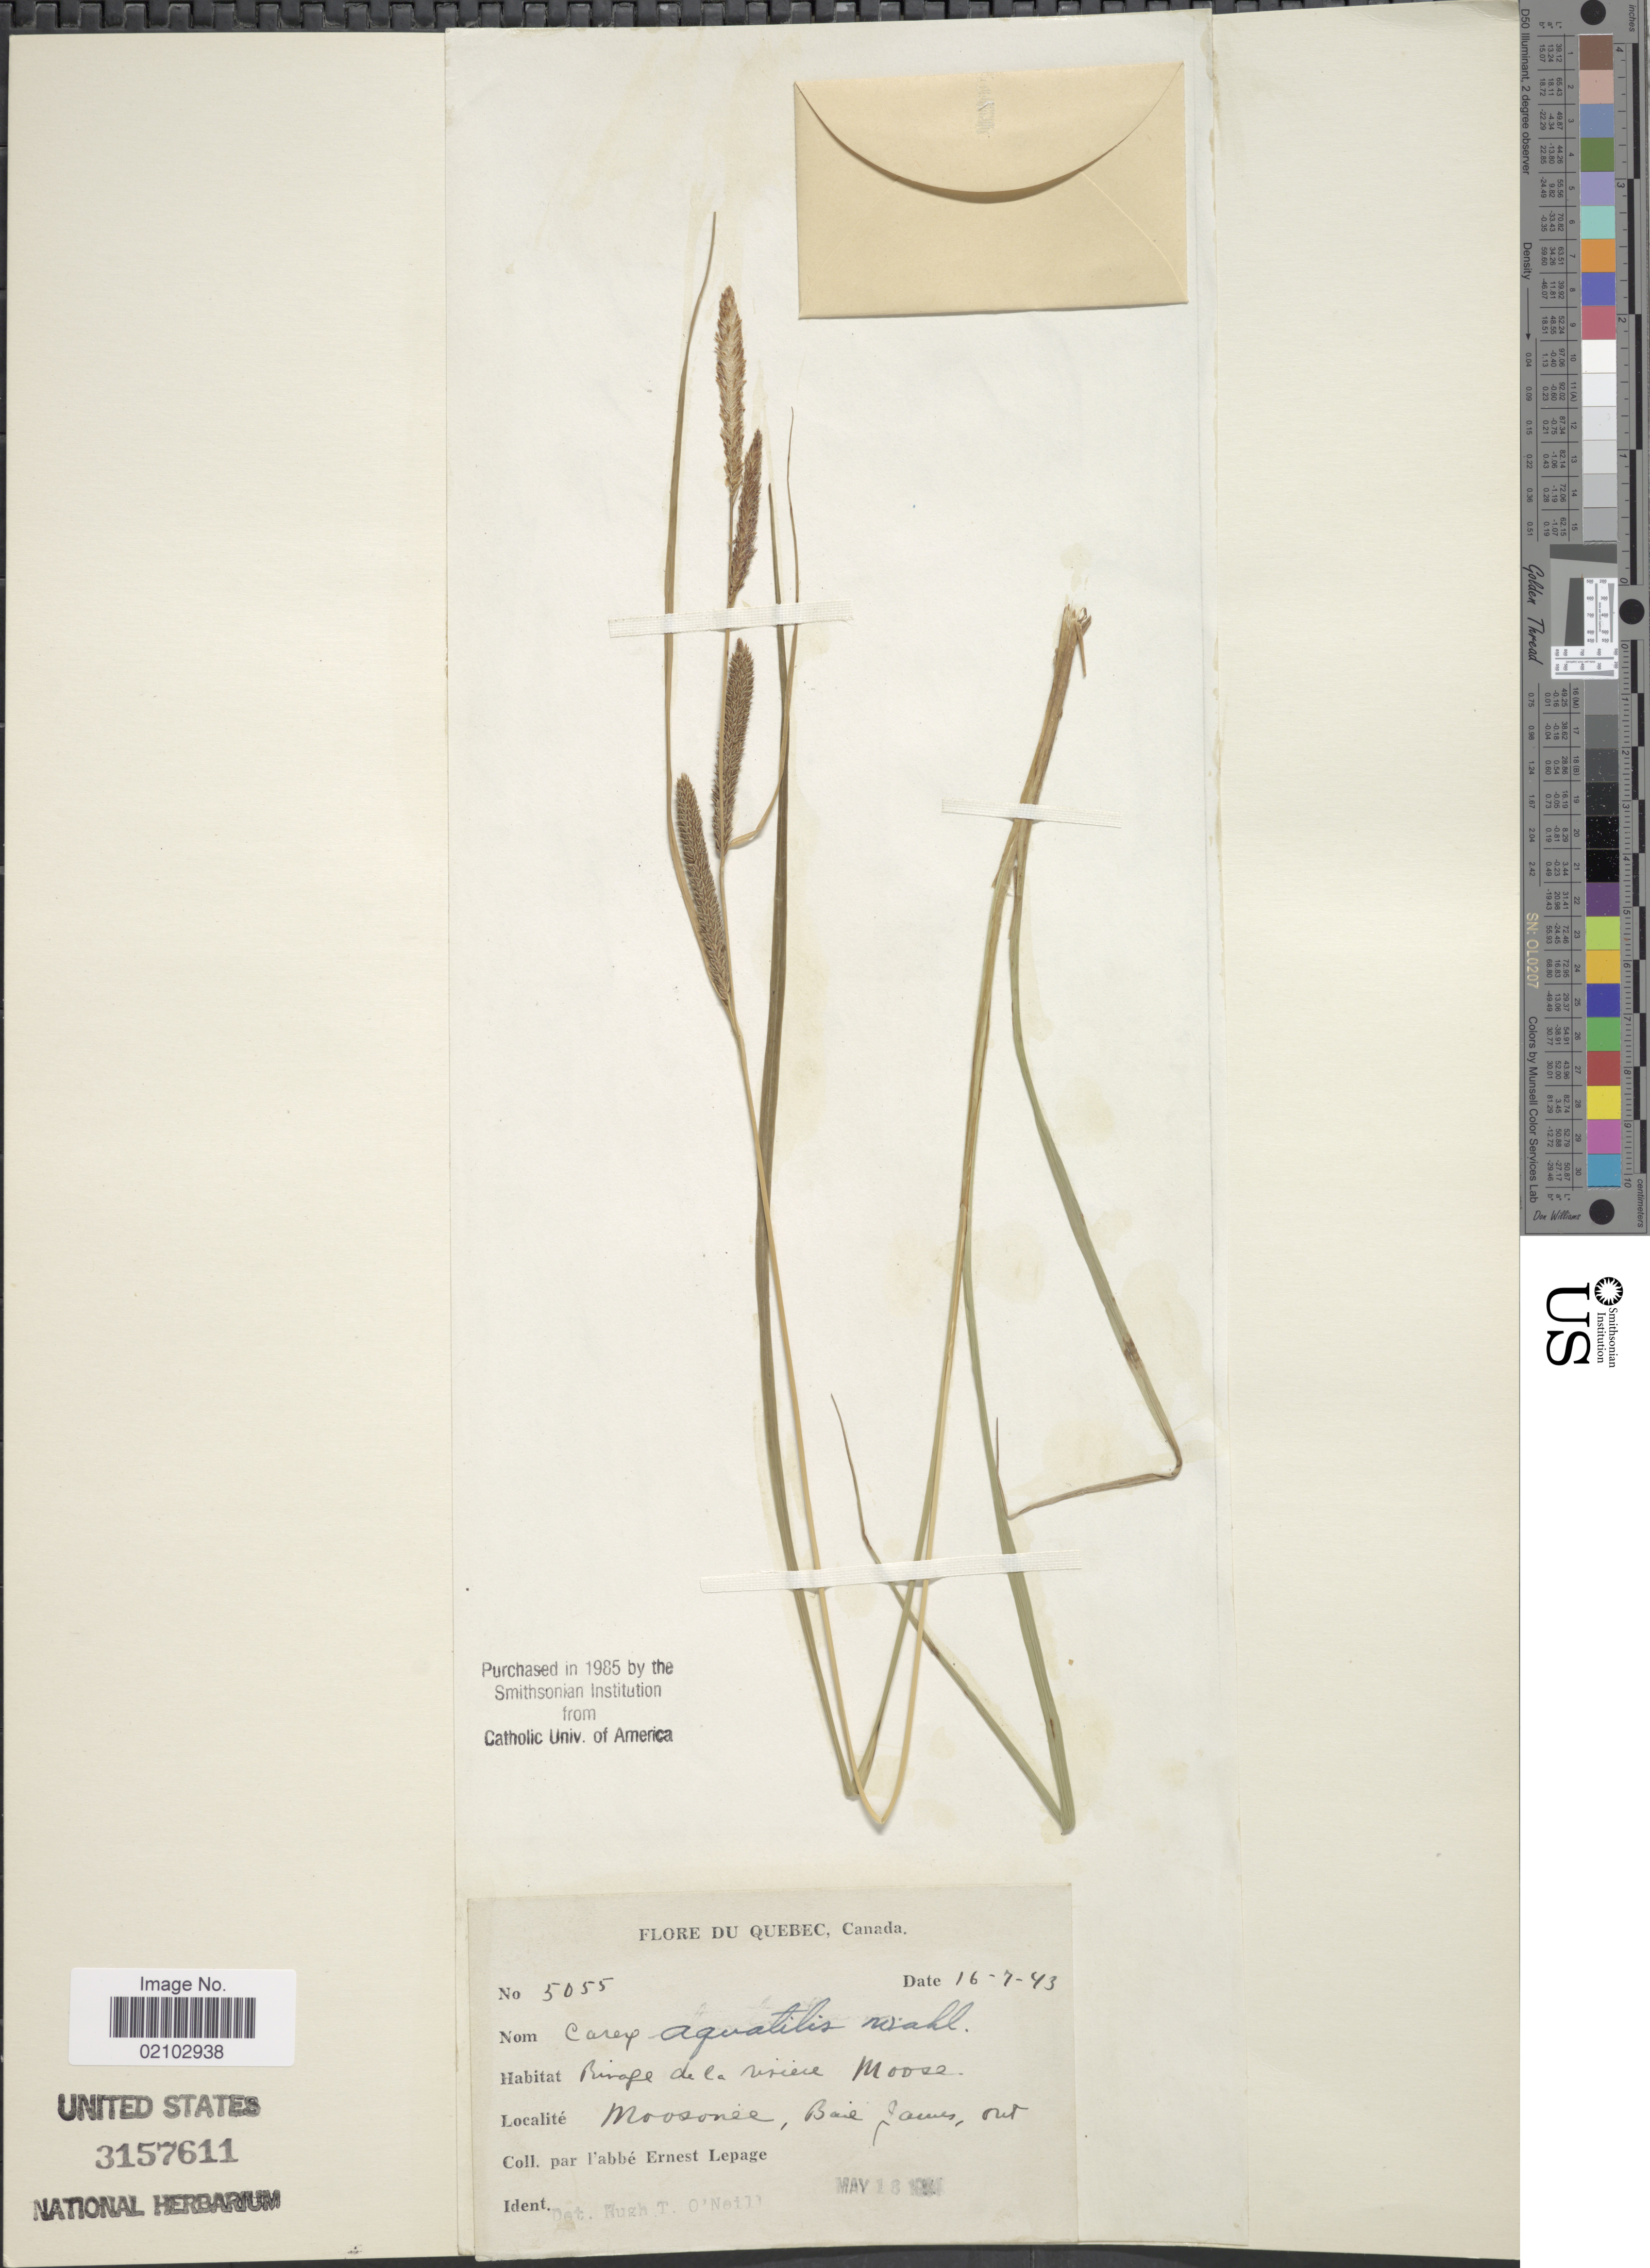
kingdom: Plantae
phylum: Tracheophyta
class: Liliopsida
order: Poales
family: Cyperaceae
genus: Carex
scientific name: Carex aquatilis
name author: Wahlenb.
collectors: E. Lepage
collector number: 5055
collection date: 1943-07-16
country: Canada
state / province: Ontario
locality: Rivage de la riviere Moose, Moosonee, Baie James, Ont.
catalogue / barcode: US 3157611